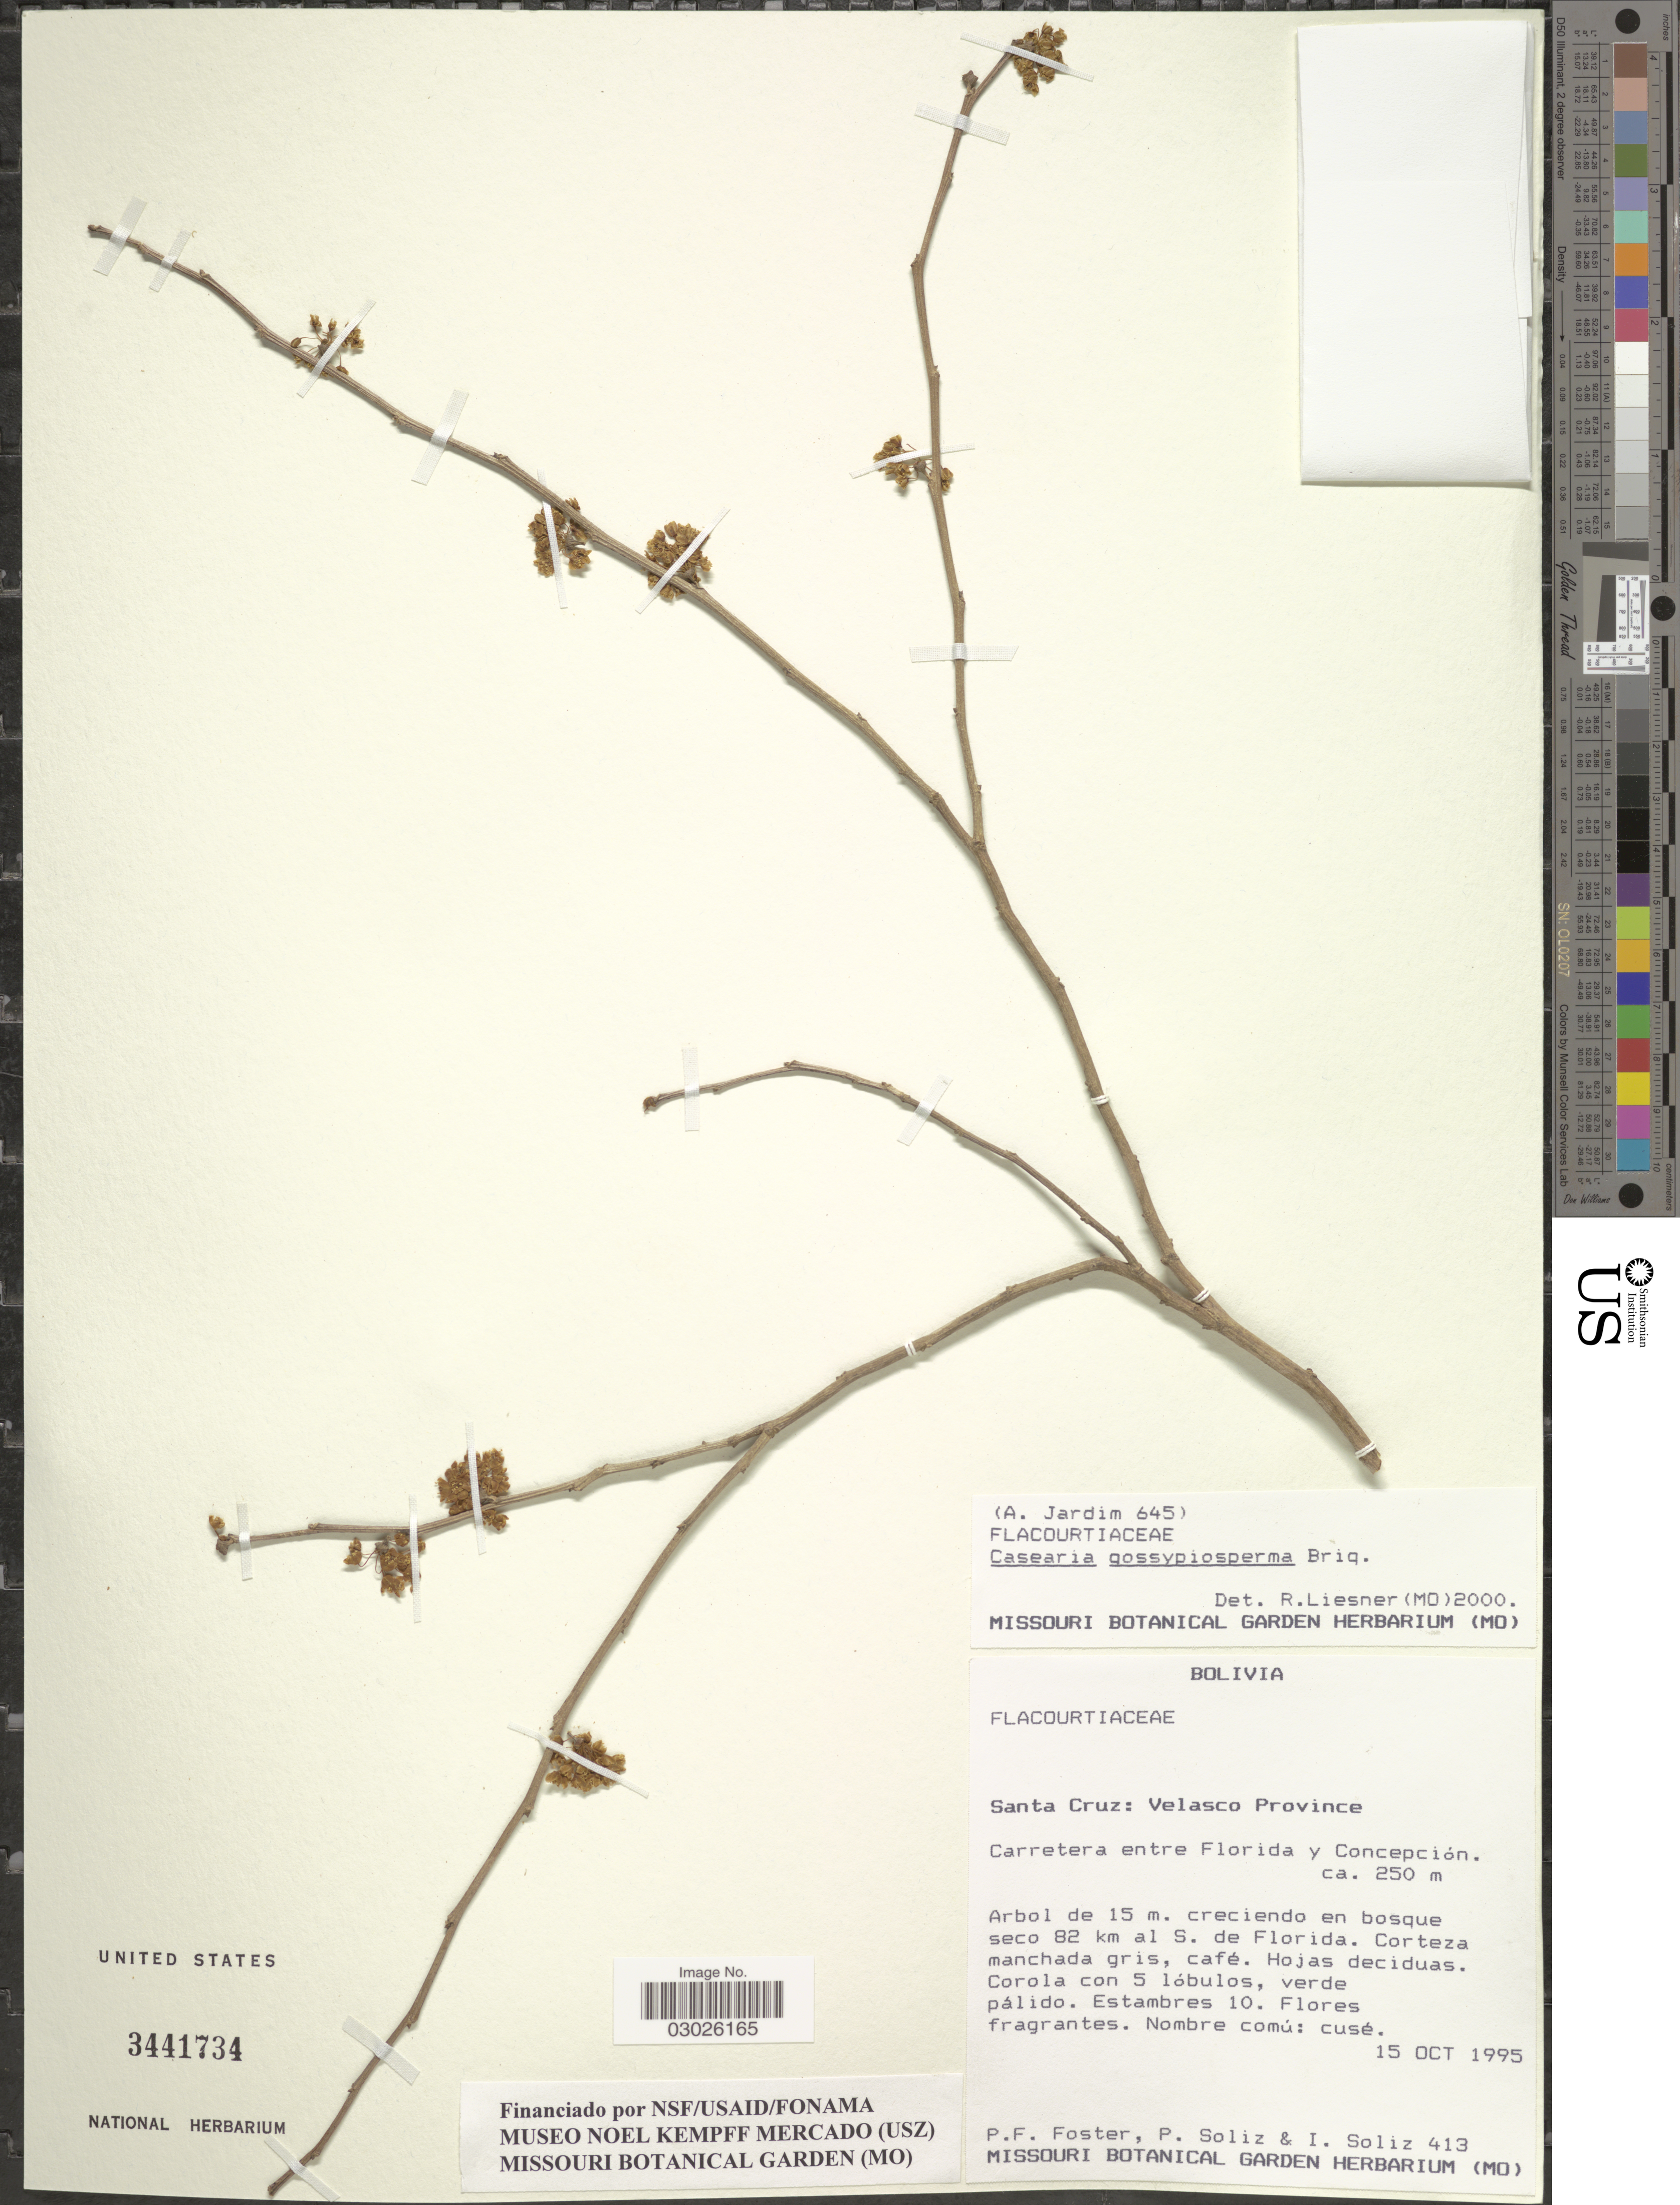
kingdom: Plantae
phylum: Tracheophyta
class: Magnoliopsida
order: Malpighiales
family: Salicaceae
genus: Casearia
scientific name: Casearia gossypiosperma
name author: Briq.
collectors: P. Foster, P. Soliz & I. Soliz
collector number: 413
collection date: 1995-10-15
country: Bolivia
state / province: Santa Cruz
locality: Velasco Province, Carretera entre Florida y Concepción, creciendo en bosque seco 82 km al S. de Florida.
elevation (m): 250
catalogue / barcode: US 3441734